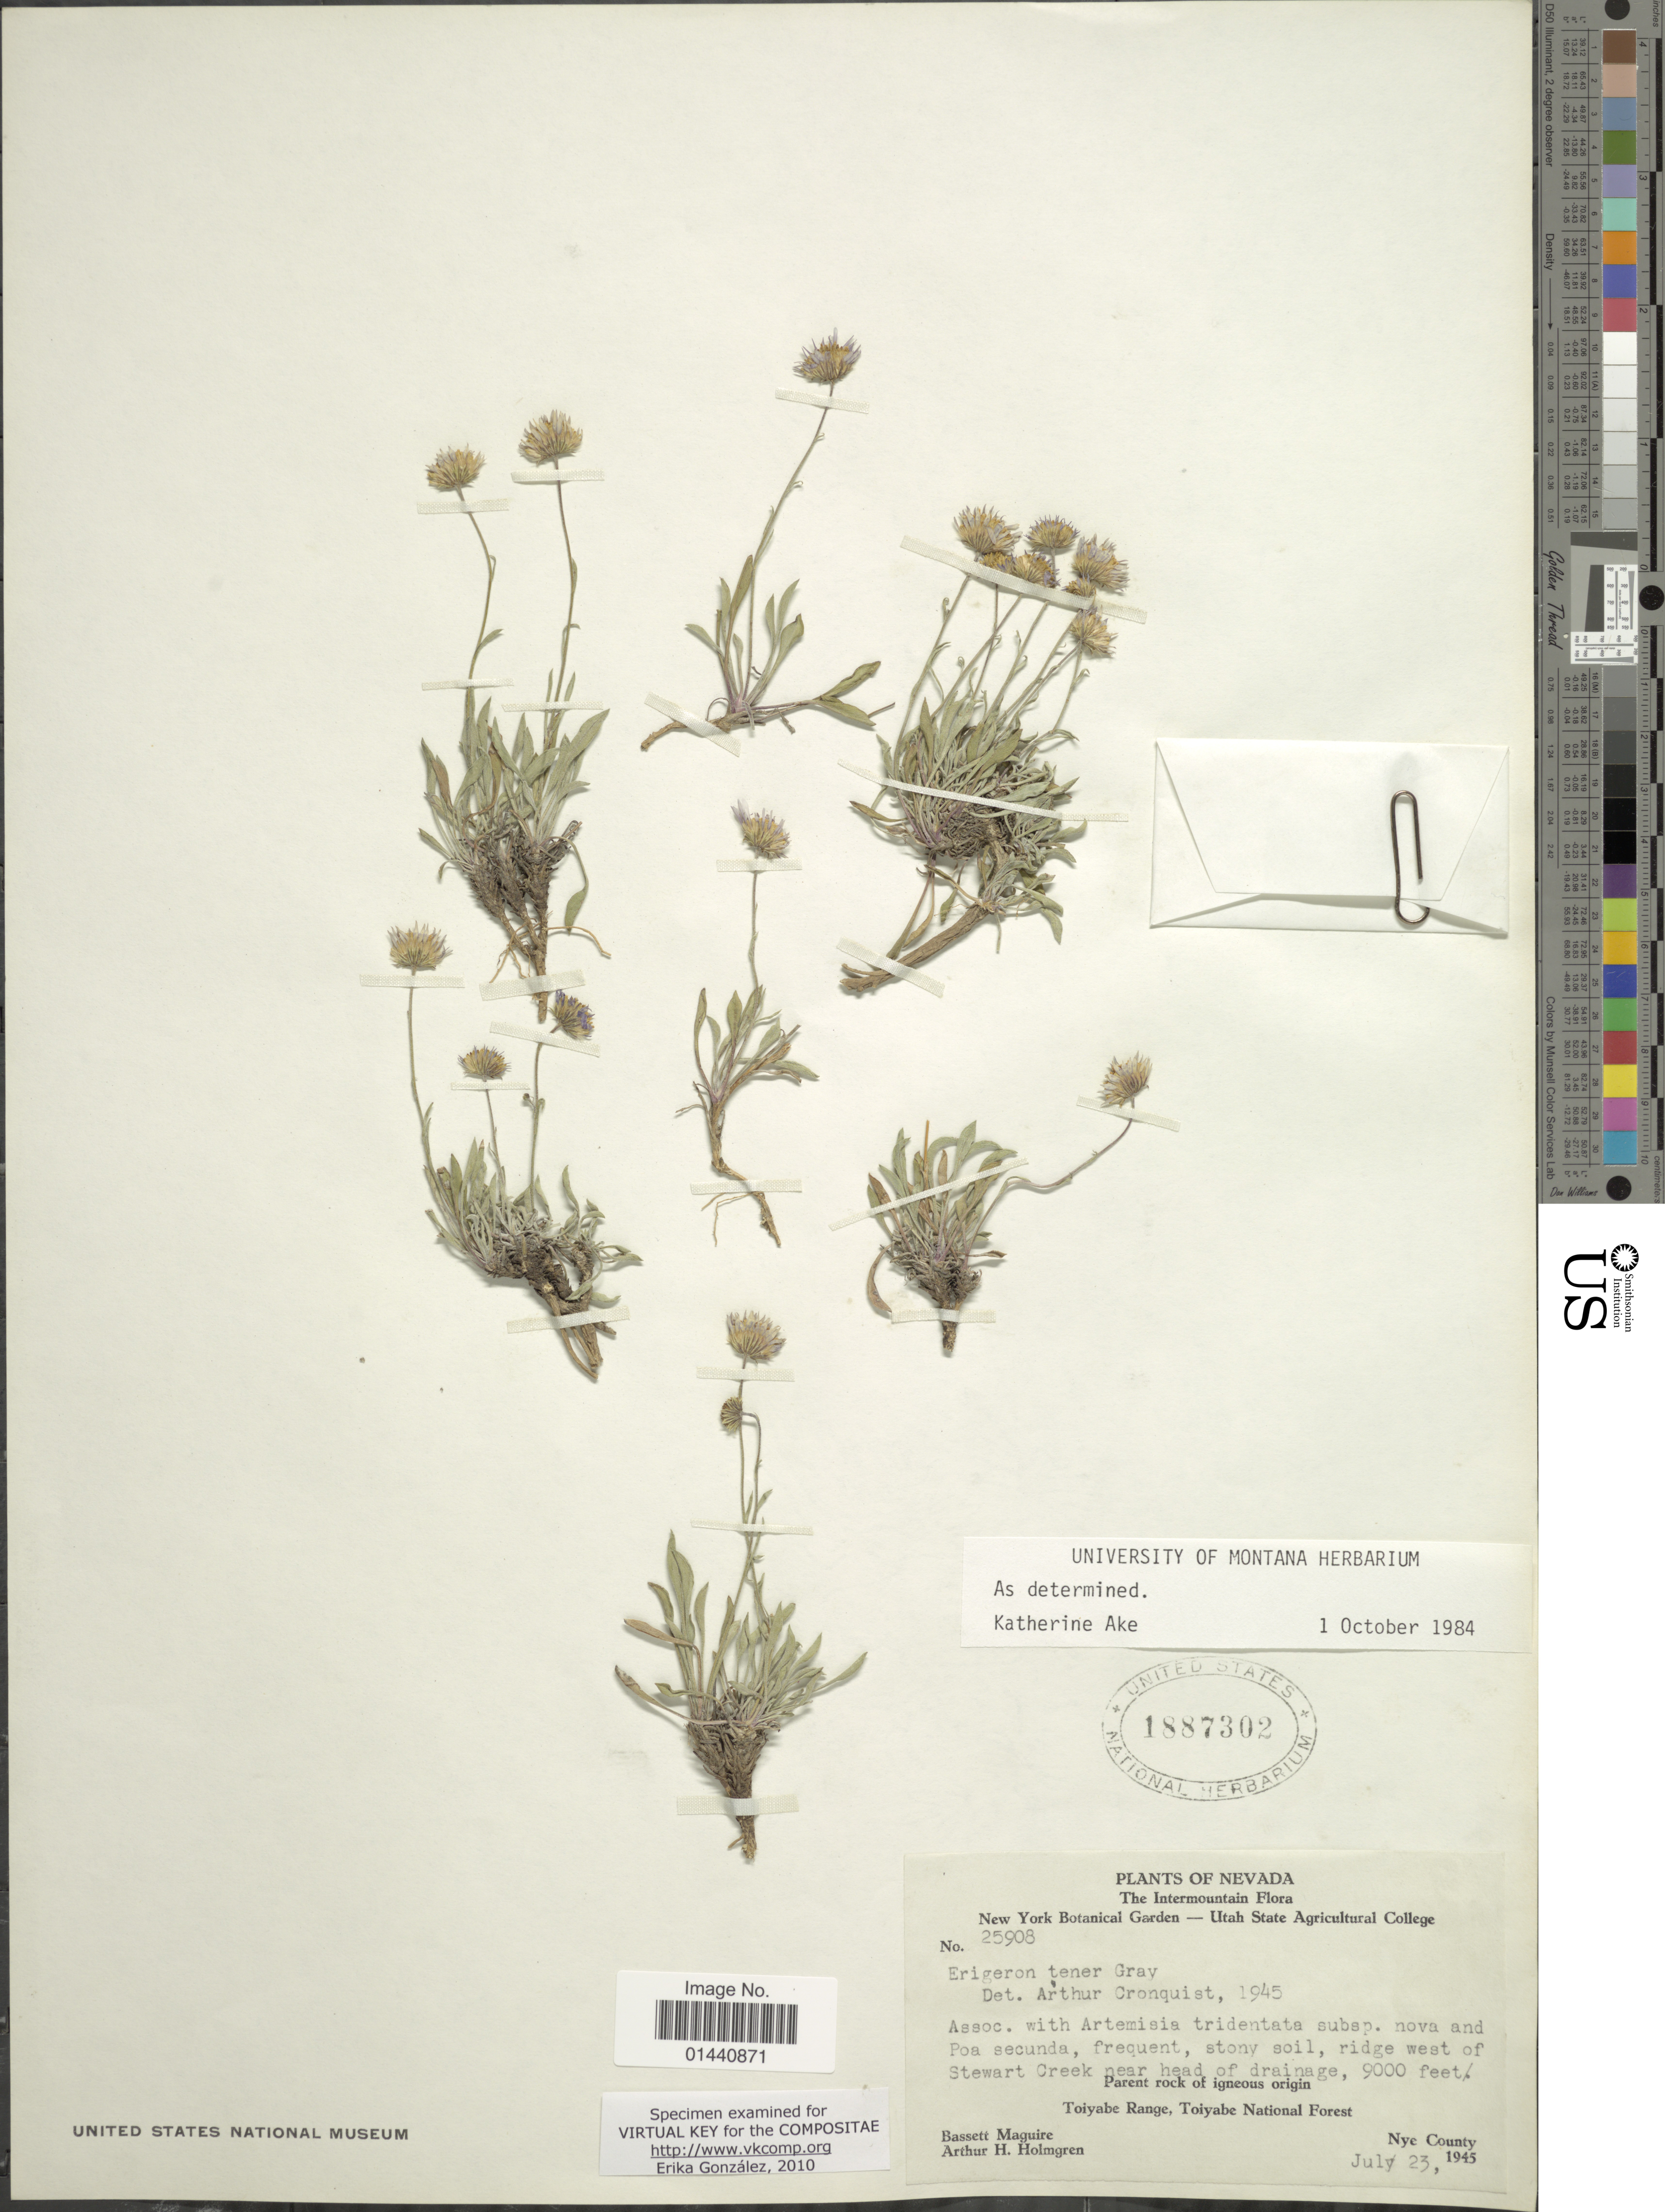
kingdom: Plantae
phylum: Tracheophyta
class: Magnoliopsida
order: Asterales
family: Asteraceae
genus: Erigeron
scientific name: Erigeron tener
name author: A. Gray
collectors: B. Maguire & A. H. Holmgren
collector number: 25908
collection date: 1945-07-23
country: United States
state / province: Nevada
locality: The Intermountain. Ridge west of Stewart Creek near head of drainage. Parent rock of igneous origin. Toiyabe Range, Toiyabe National Forest. Nye County.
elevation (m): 2743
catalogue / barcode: US 1887302